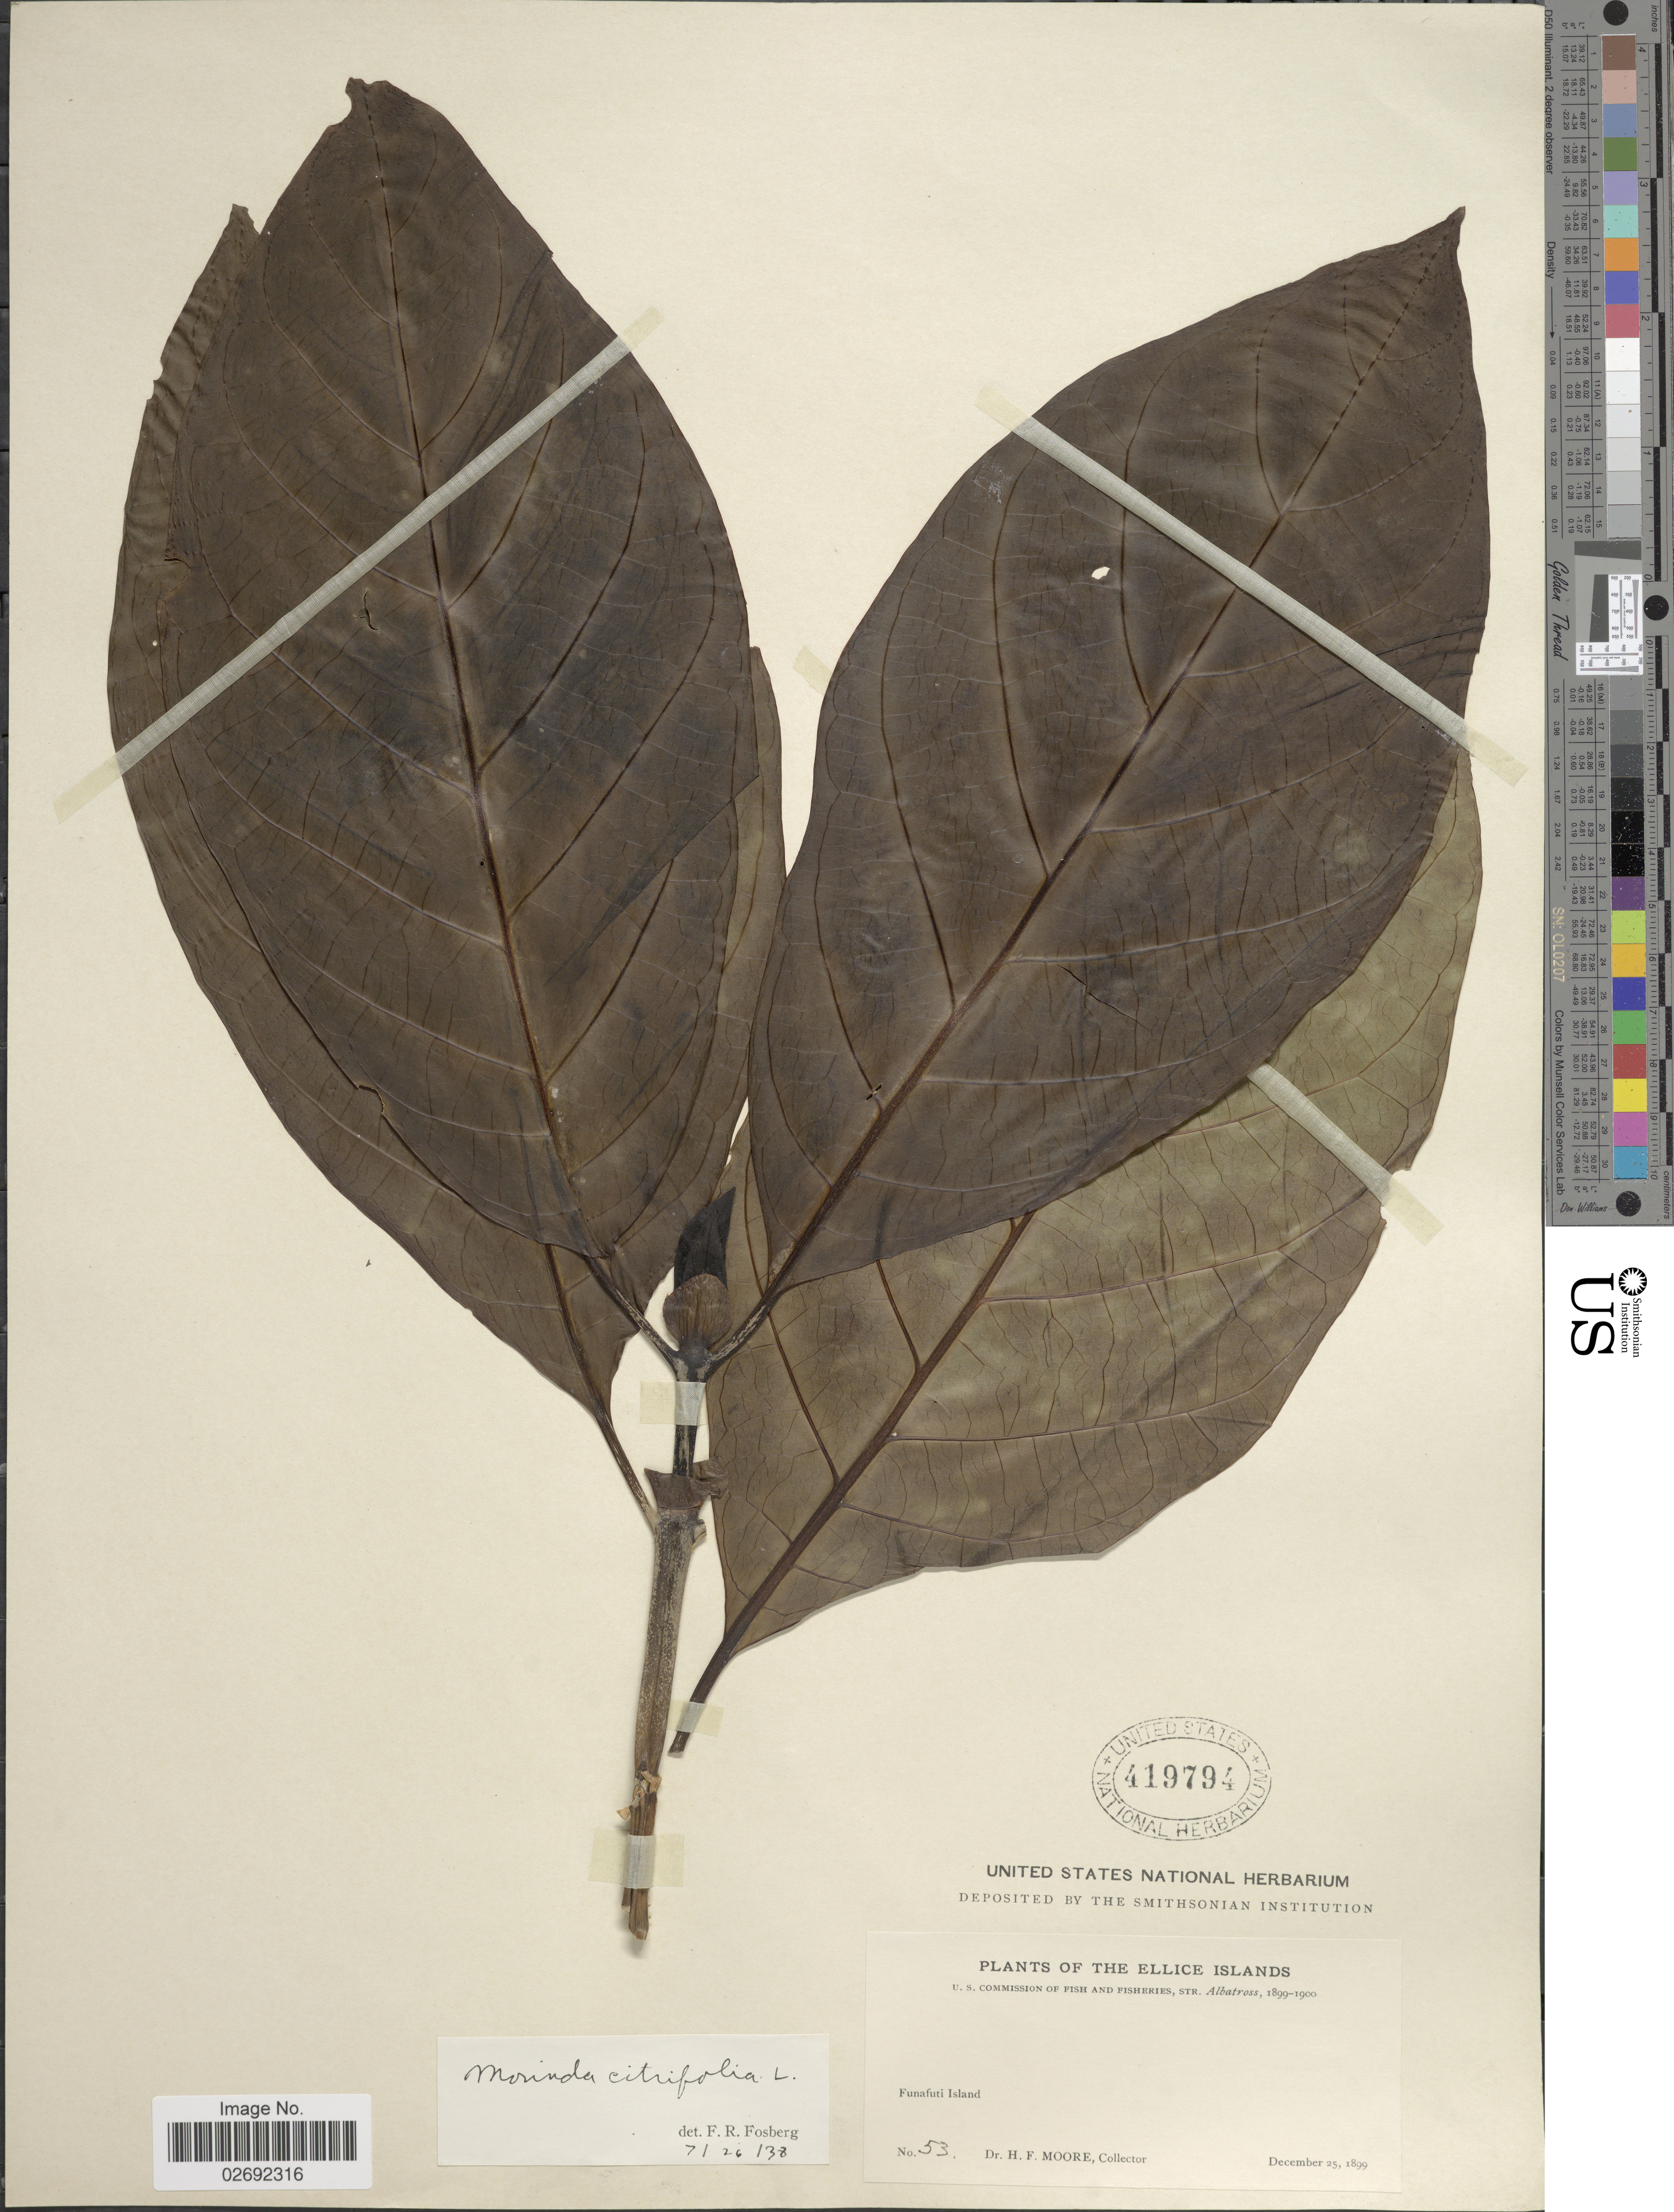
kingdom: Plantae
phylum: Tracheophyta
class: Magnoliopsida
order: Gentianales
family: Rubiaceae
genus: Morinda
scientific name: Morinda citrifolia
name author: L.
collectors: H. F. Moore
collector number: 53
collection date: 1980-12-25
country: Tuvalu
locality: Ellice Islands. Funafuti Island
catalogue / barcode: US 419794